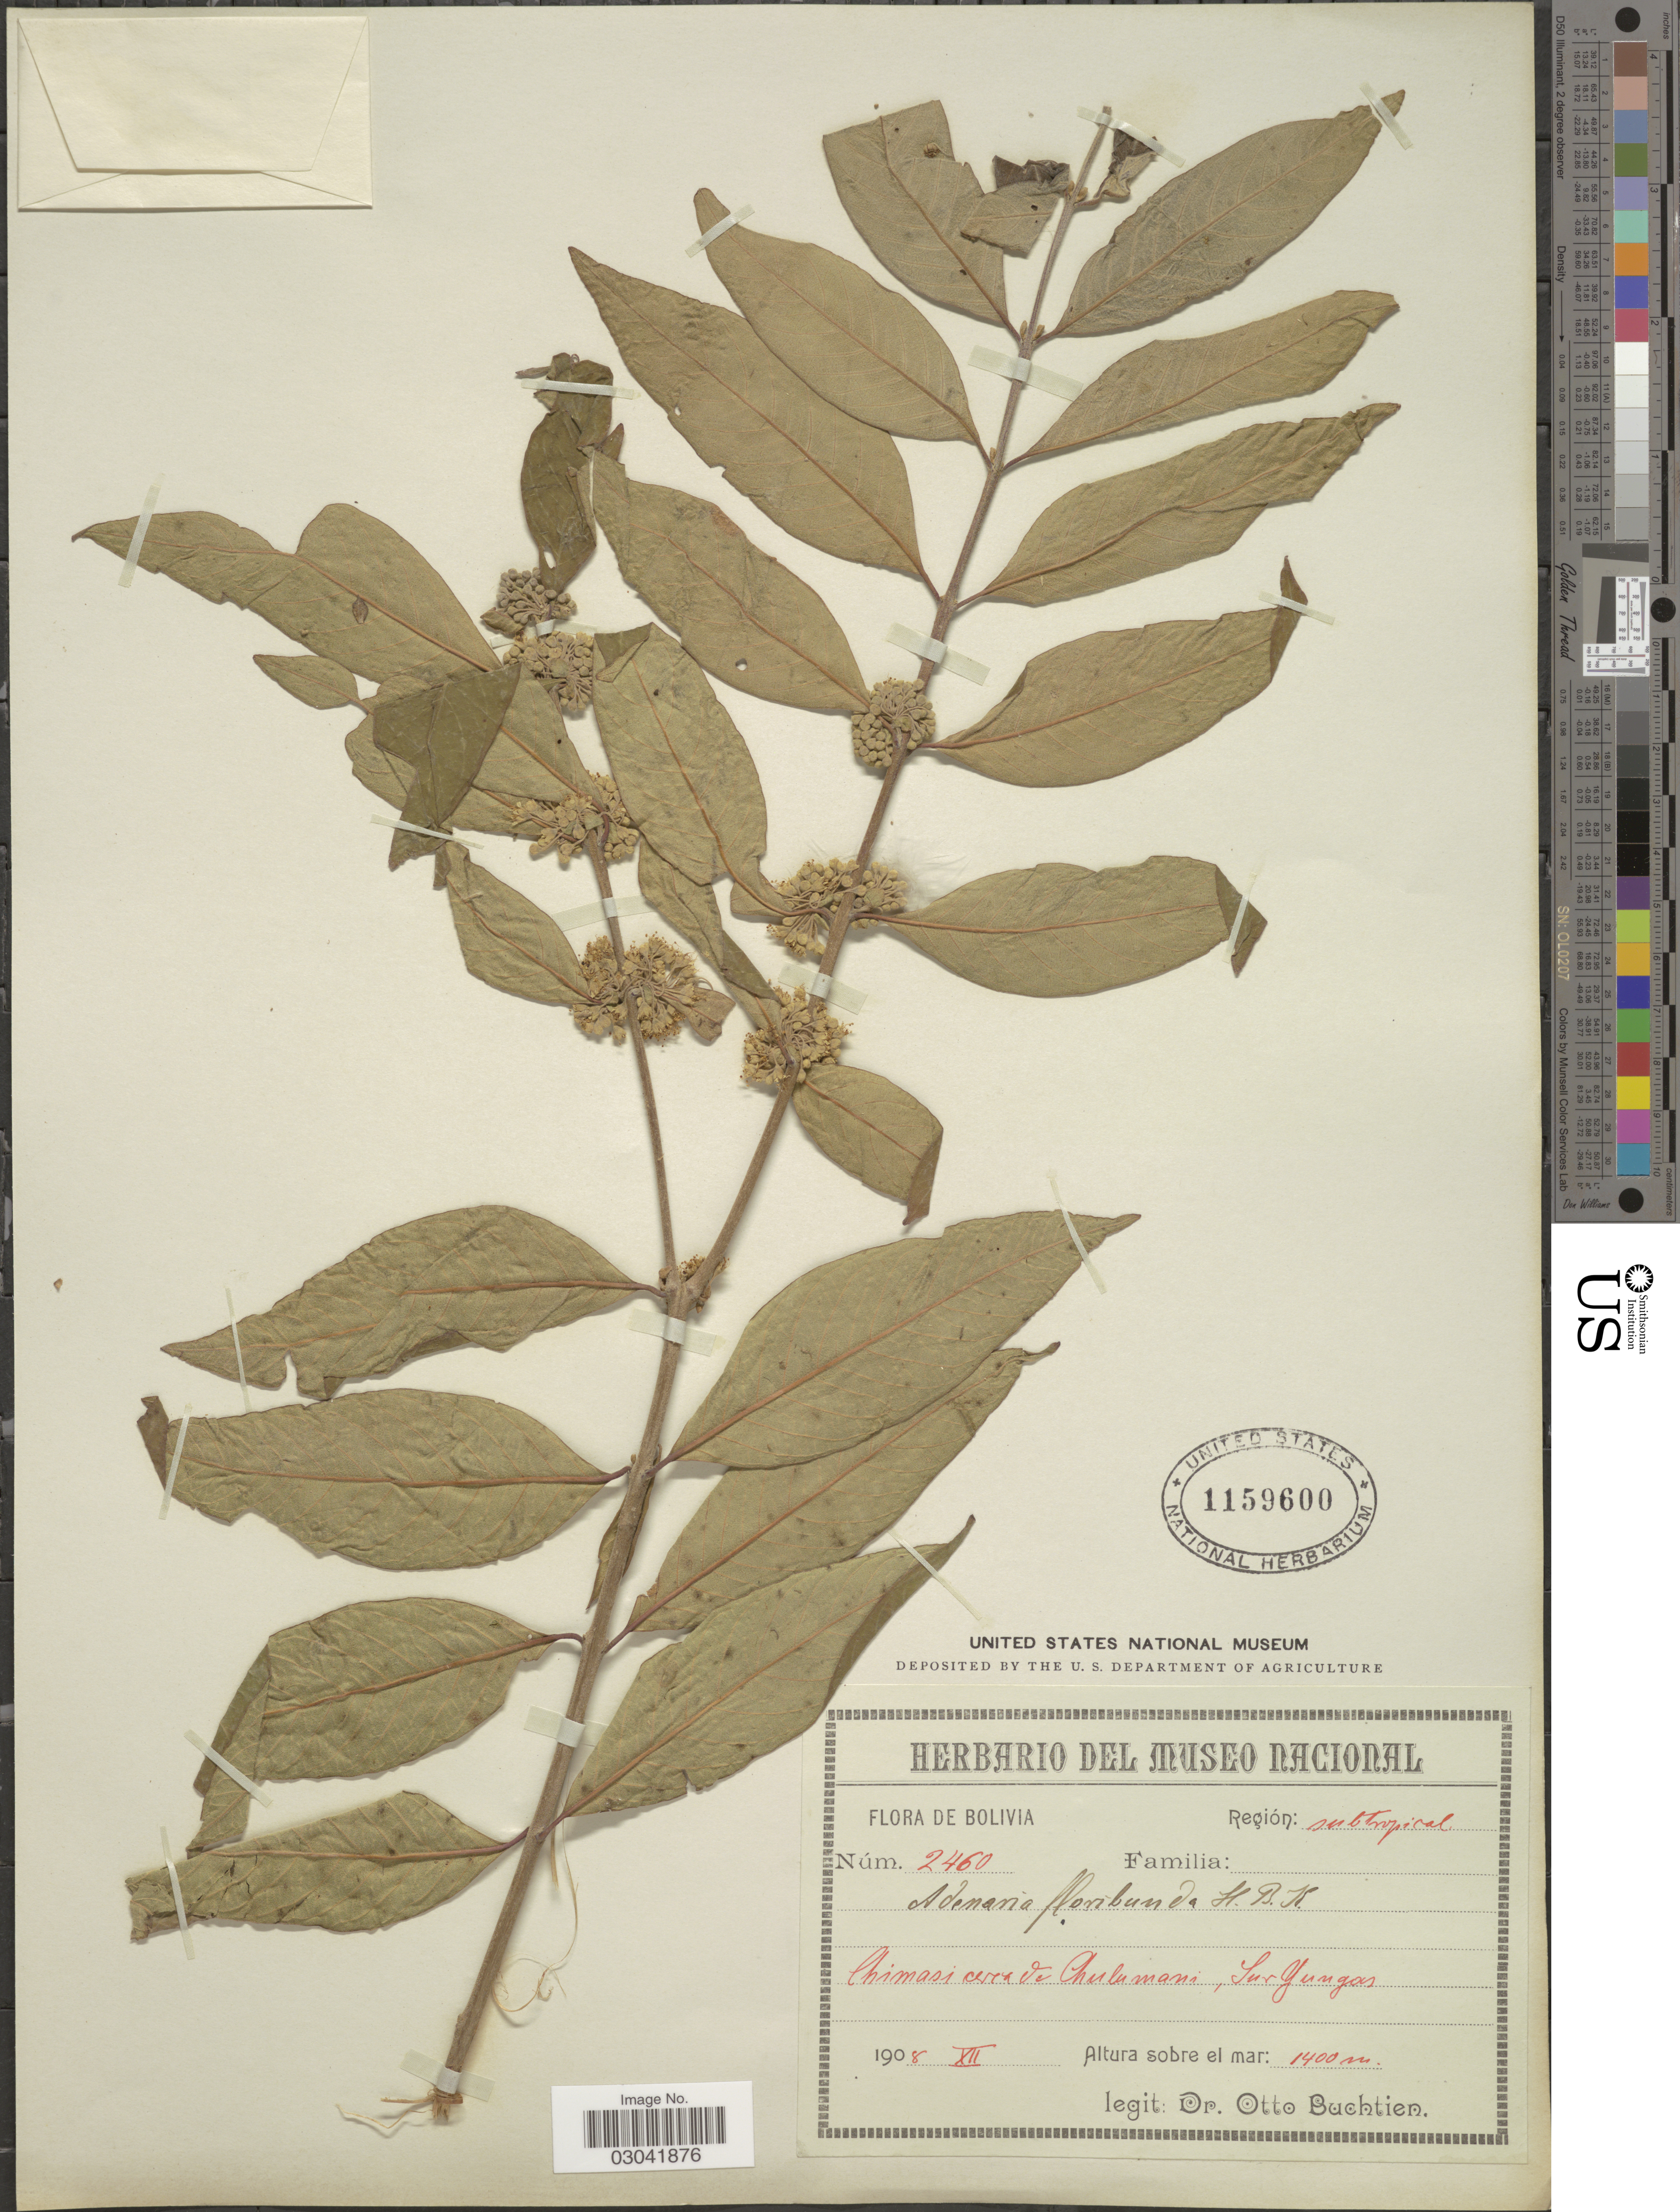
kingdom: Plantae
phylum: Tracheophyta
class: Magnoliopsida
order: Myrtales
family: Lythraceae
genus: Adenaria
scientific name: Adenaria floribunda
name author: Kunth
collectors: O. Buchtien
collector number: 2460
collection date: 1908-12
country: Bolivia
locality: Región: subtropical. Chimasi cerca de Chulumani, Sud Yungas.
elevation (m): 1400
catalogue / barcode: US 1159600